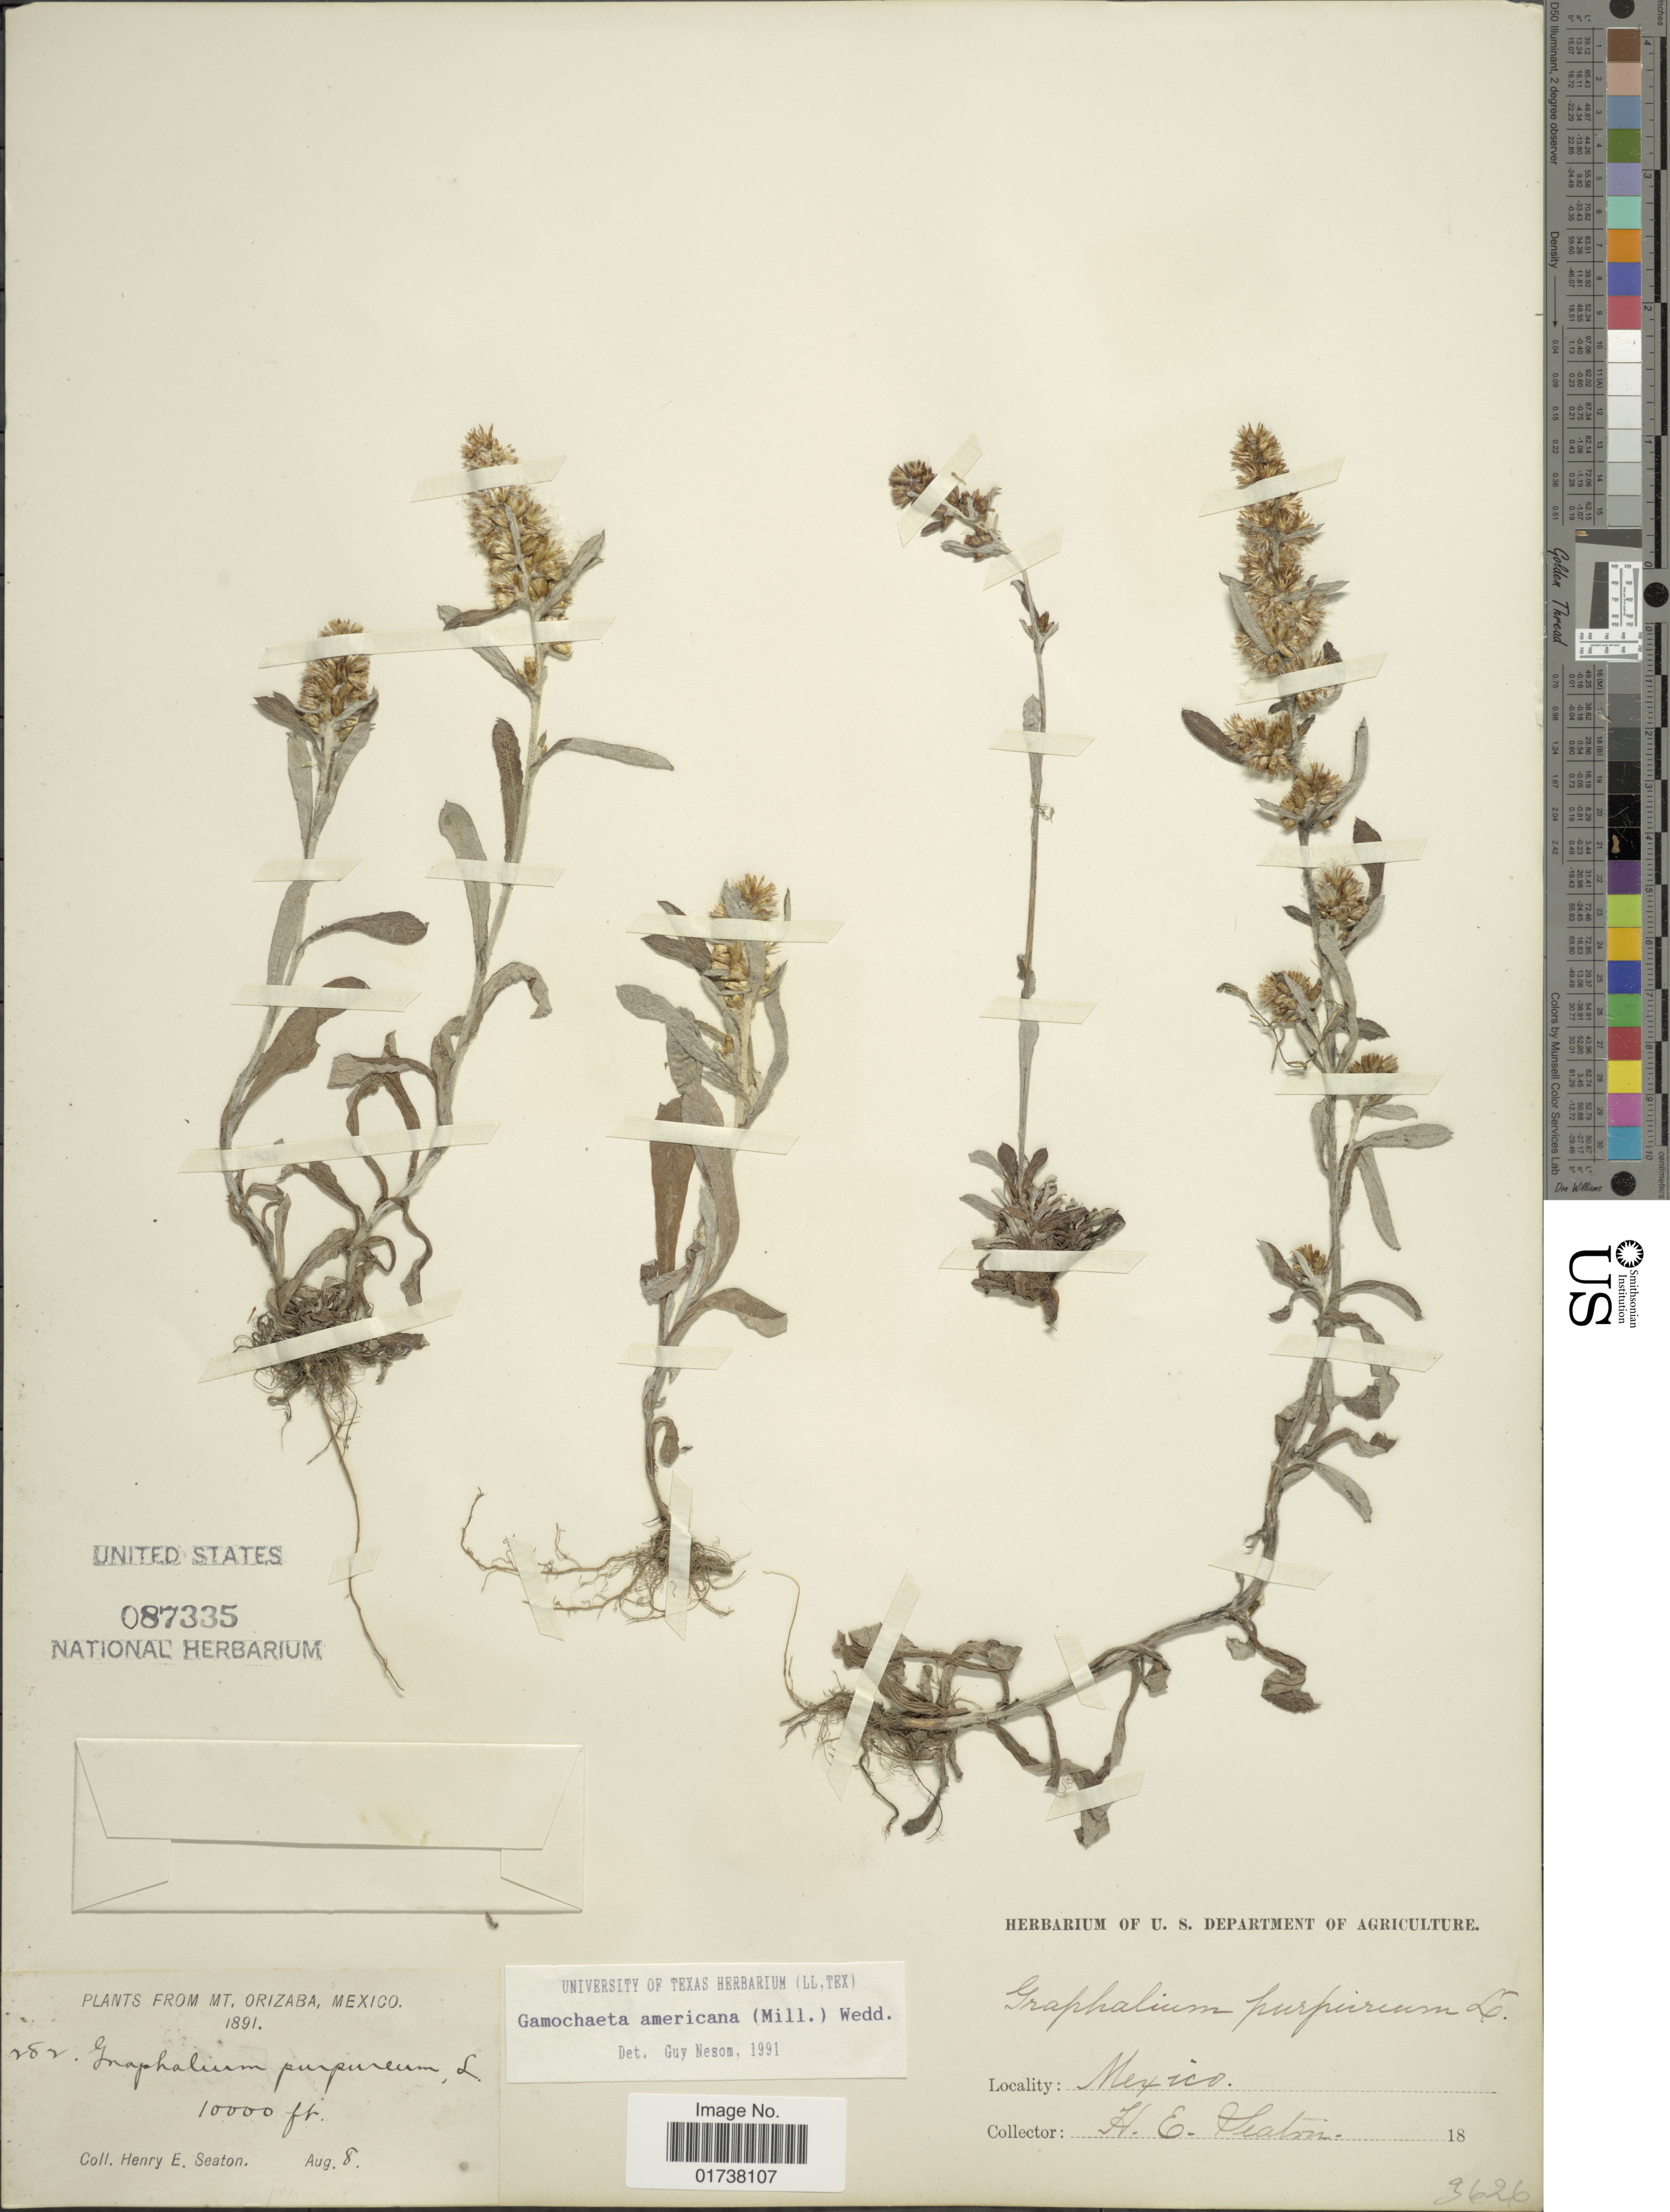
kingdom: Plantae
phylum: Tracheophyta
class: Magnoliopsida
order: Asterales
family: Asteraceae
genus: Gamochaeta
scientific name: Gamochaeta americana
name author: (Mill.) Wedd.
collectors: H. E. Seaton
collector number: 282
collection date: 1891-08-08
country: Mexico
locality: Mt. Orizaba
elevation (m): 3048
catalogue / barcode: US 87335